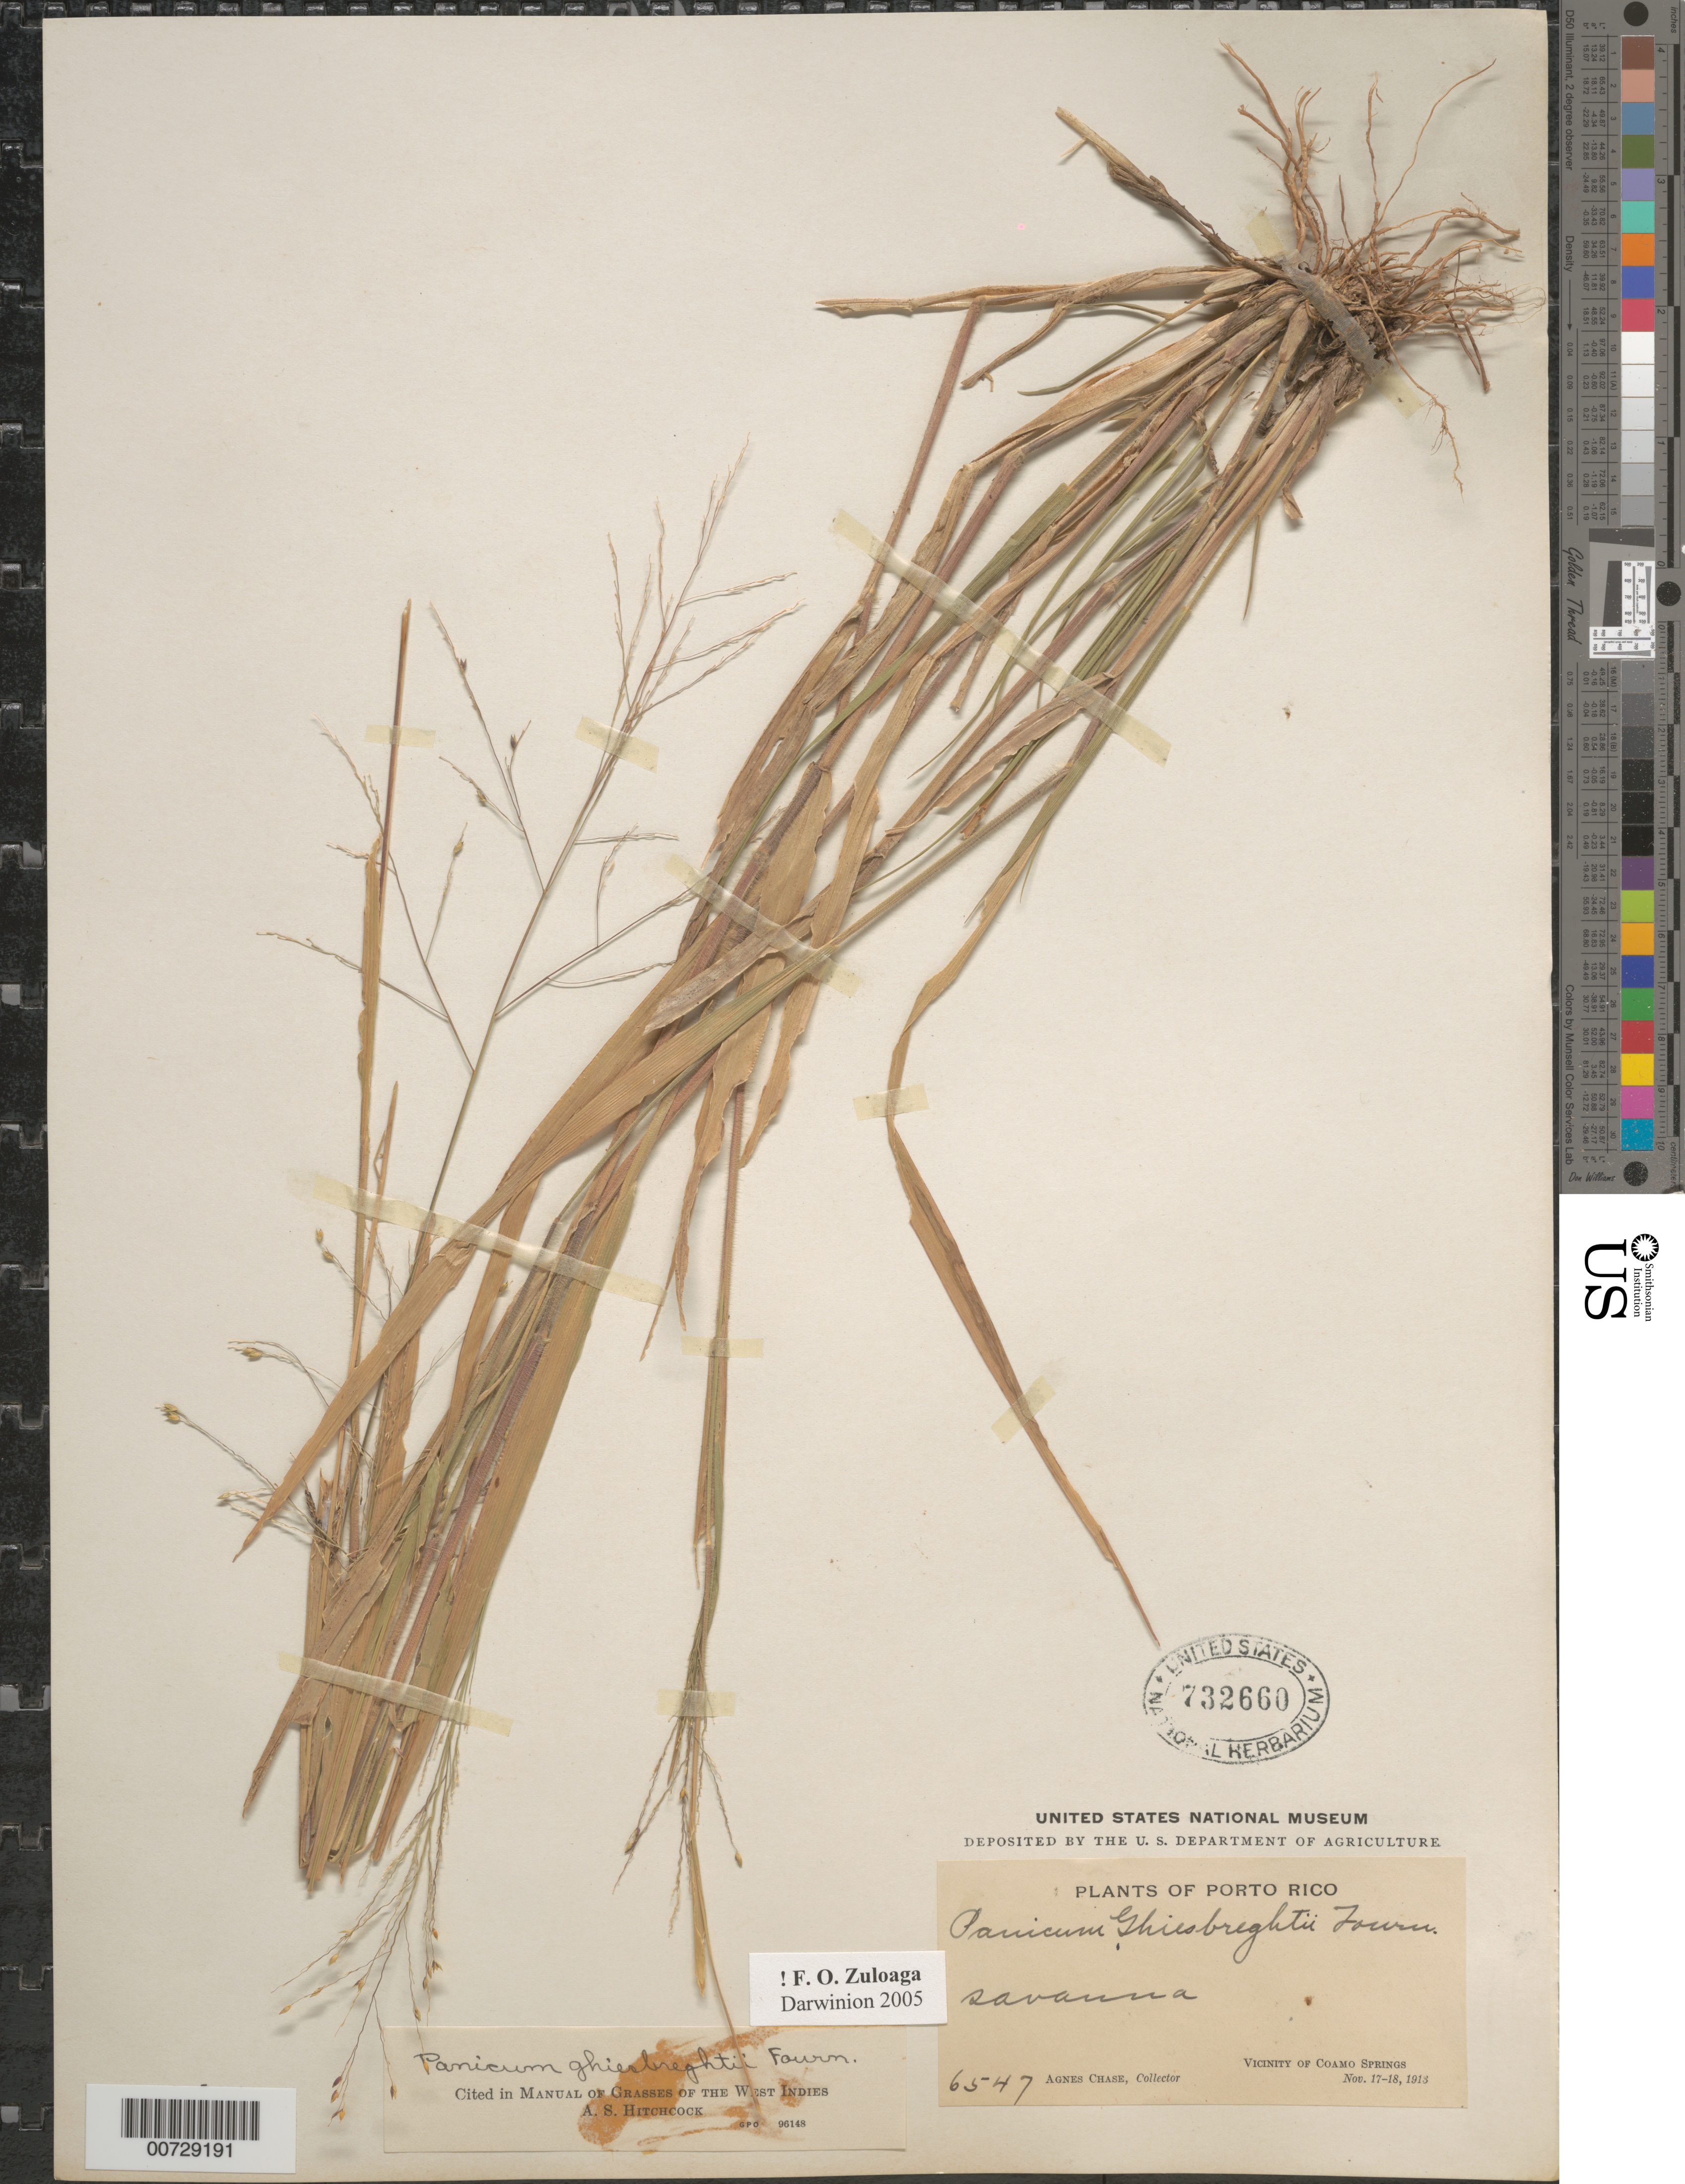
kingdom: Plantae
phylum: Tracheophyta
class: Liliopsida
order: Poales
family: Poaceae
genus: Panicum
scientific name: Panicum ghiesbreghtii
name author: E. Fourn.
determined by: Hitchcock, Albert S.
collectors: A. Chase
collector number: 6547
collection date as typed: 17 Nov 1913 and 18 Nov 1913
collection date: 1913-11-17,1913-11-18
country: Puerto Rico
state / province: Coamo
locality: Coamo Springs, vic of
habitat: Savanna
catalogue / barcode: US 732660